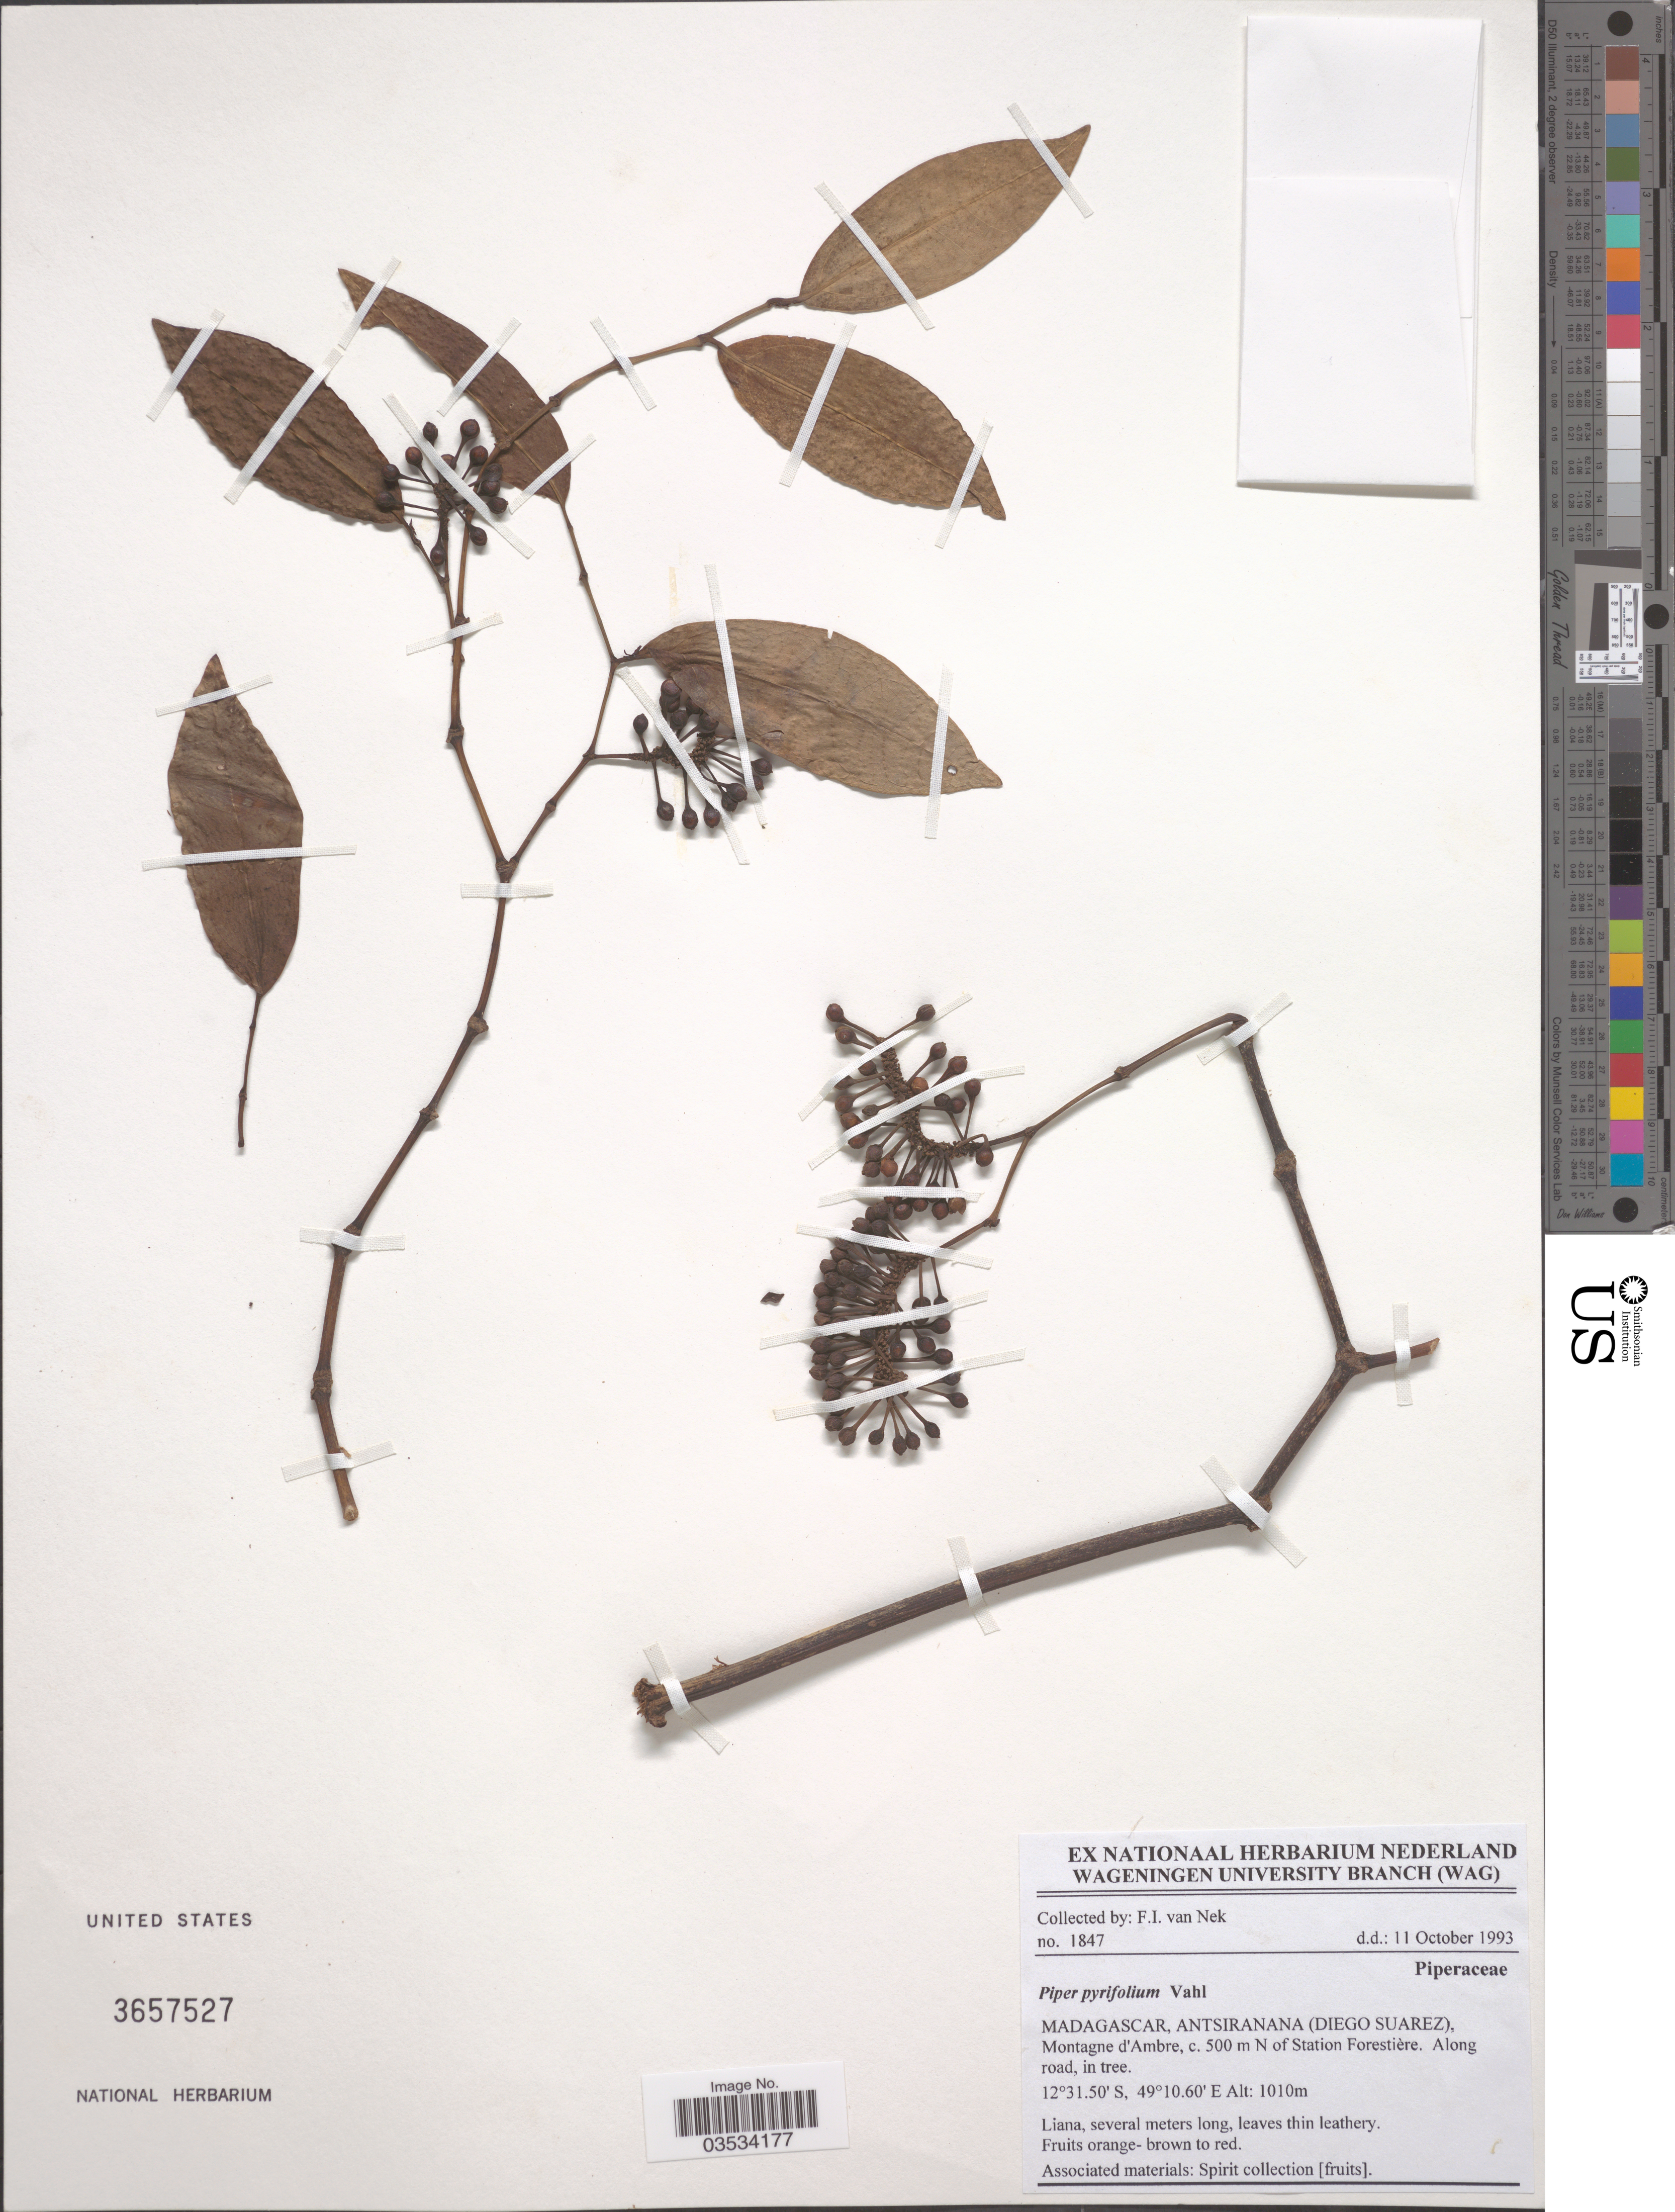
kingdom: Plantae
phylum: Tracheophyta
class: Magnoliopsida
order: Piperales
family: Piperaceae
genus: Piper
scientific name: Piper pyrifolium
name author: Vahl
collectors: F. van Nek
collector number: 1847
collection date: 1993-10-11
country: Madagascar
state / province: Diana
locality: Diego Suarez. Montagne d'Ambre, c. 500 m N of Station Forestière. Along road.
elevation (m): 1010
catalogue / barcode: US 3657527